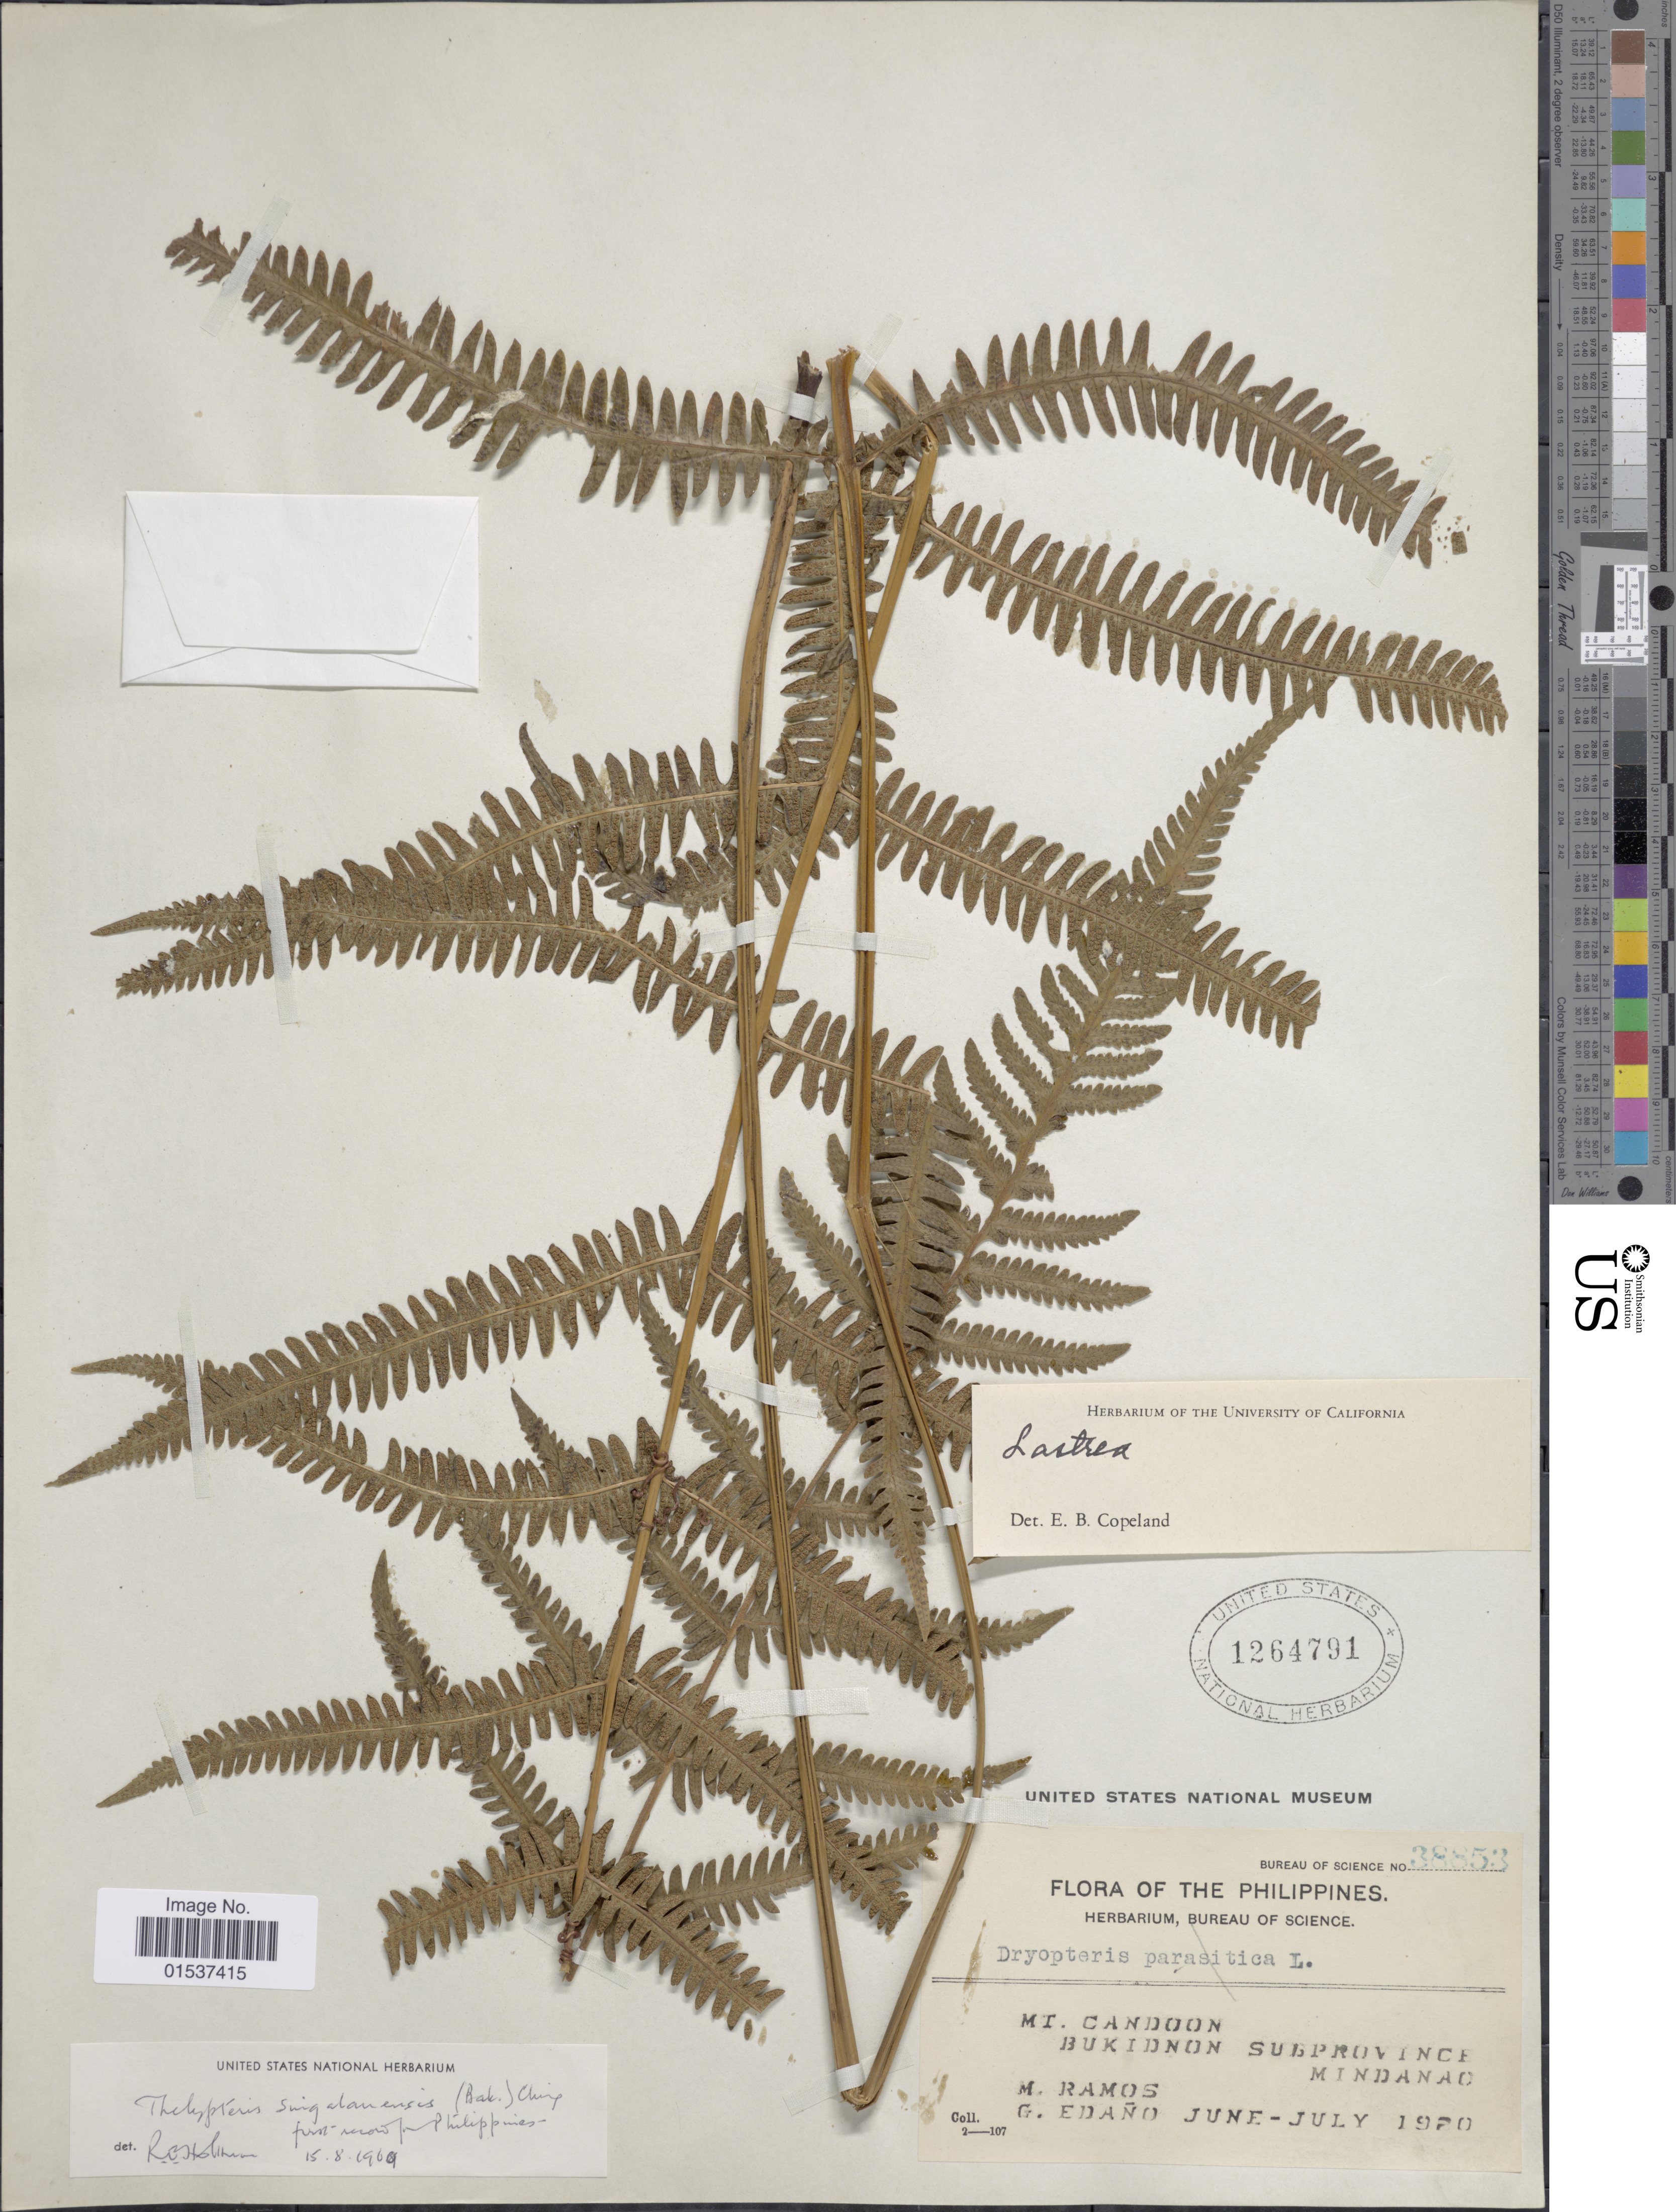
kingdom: Plantae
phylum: Tracheophyta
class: Polypodiopsida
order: Polypodiales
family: Thelypteridaceae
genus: Metathelypteris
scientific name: Metathelypteris singalanensis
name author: (Baker) Ching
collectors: M. Ramos & G. Edaño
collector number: Bureau of Science 38853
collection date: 1920-06/1920-07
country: Philippines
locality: Mt. Candoon, Bukidnon Subprovince, Mindanao.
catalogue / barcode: US 1264791